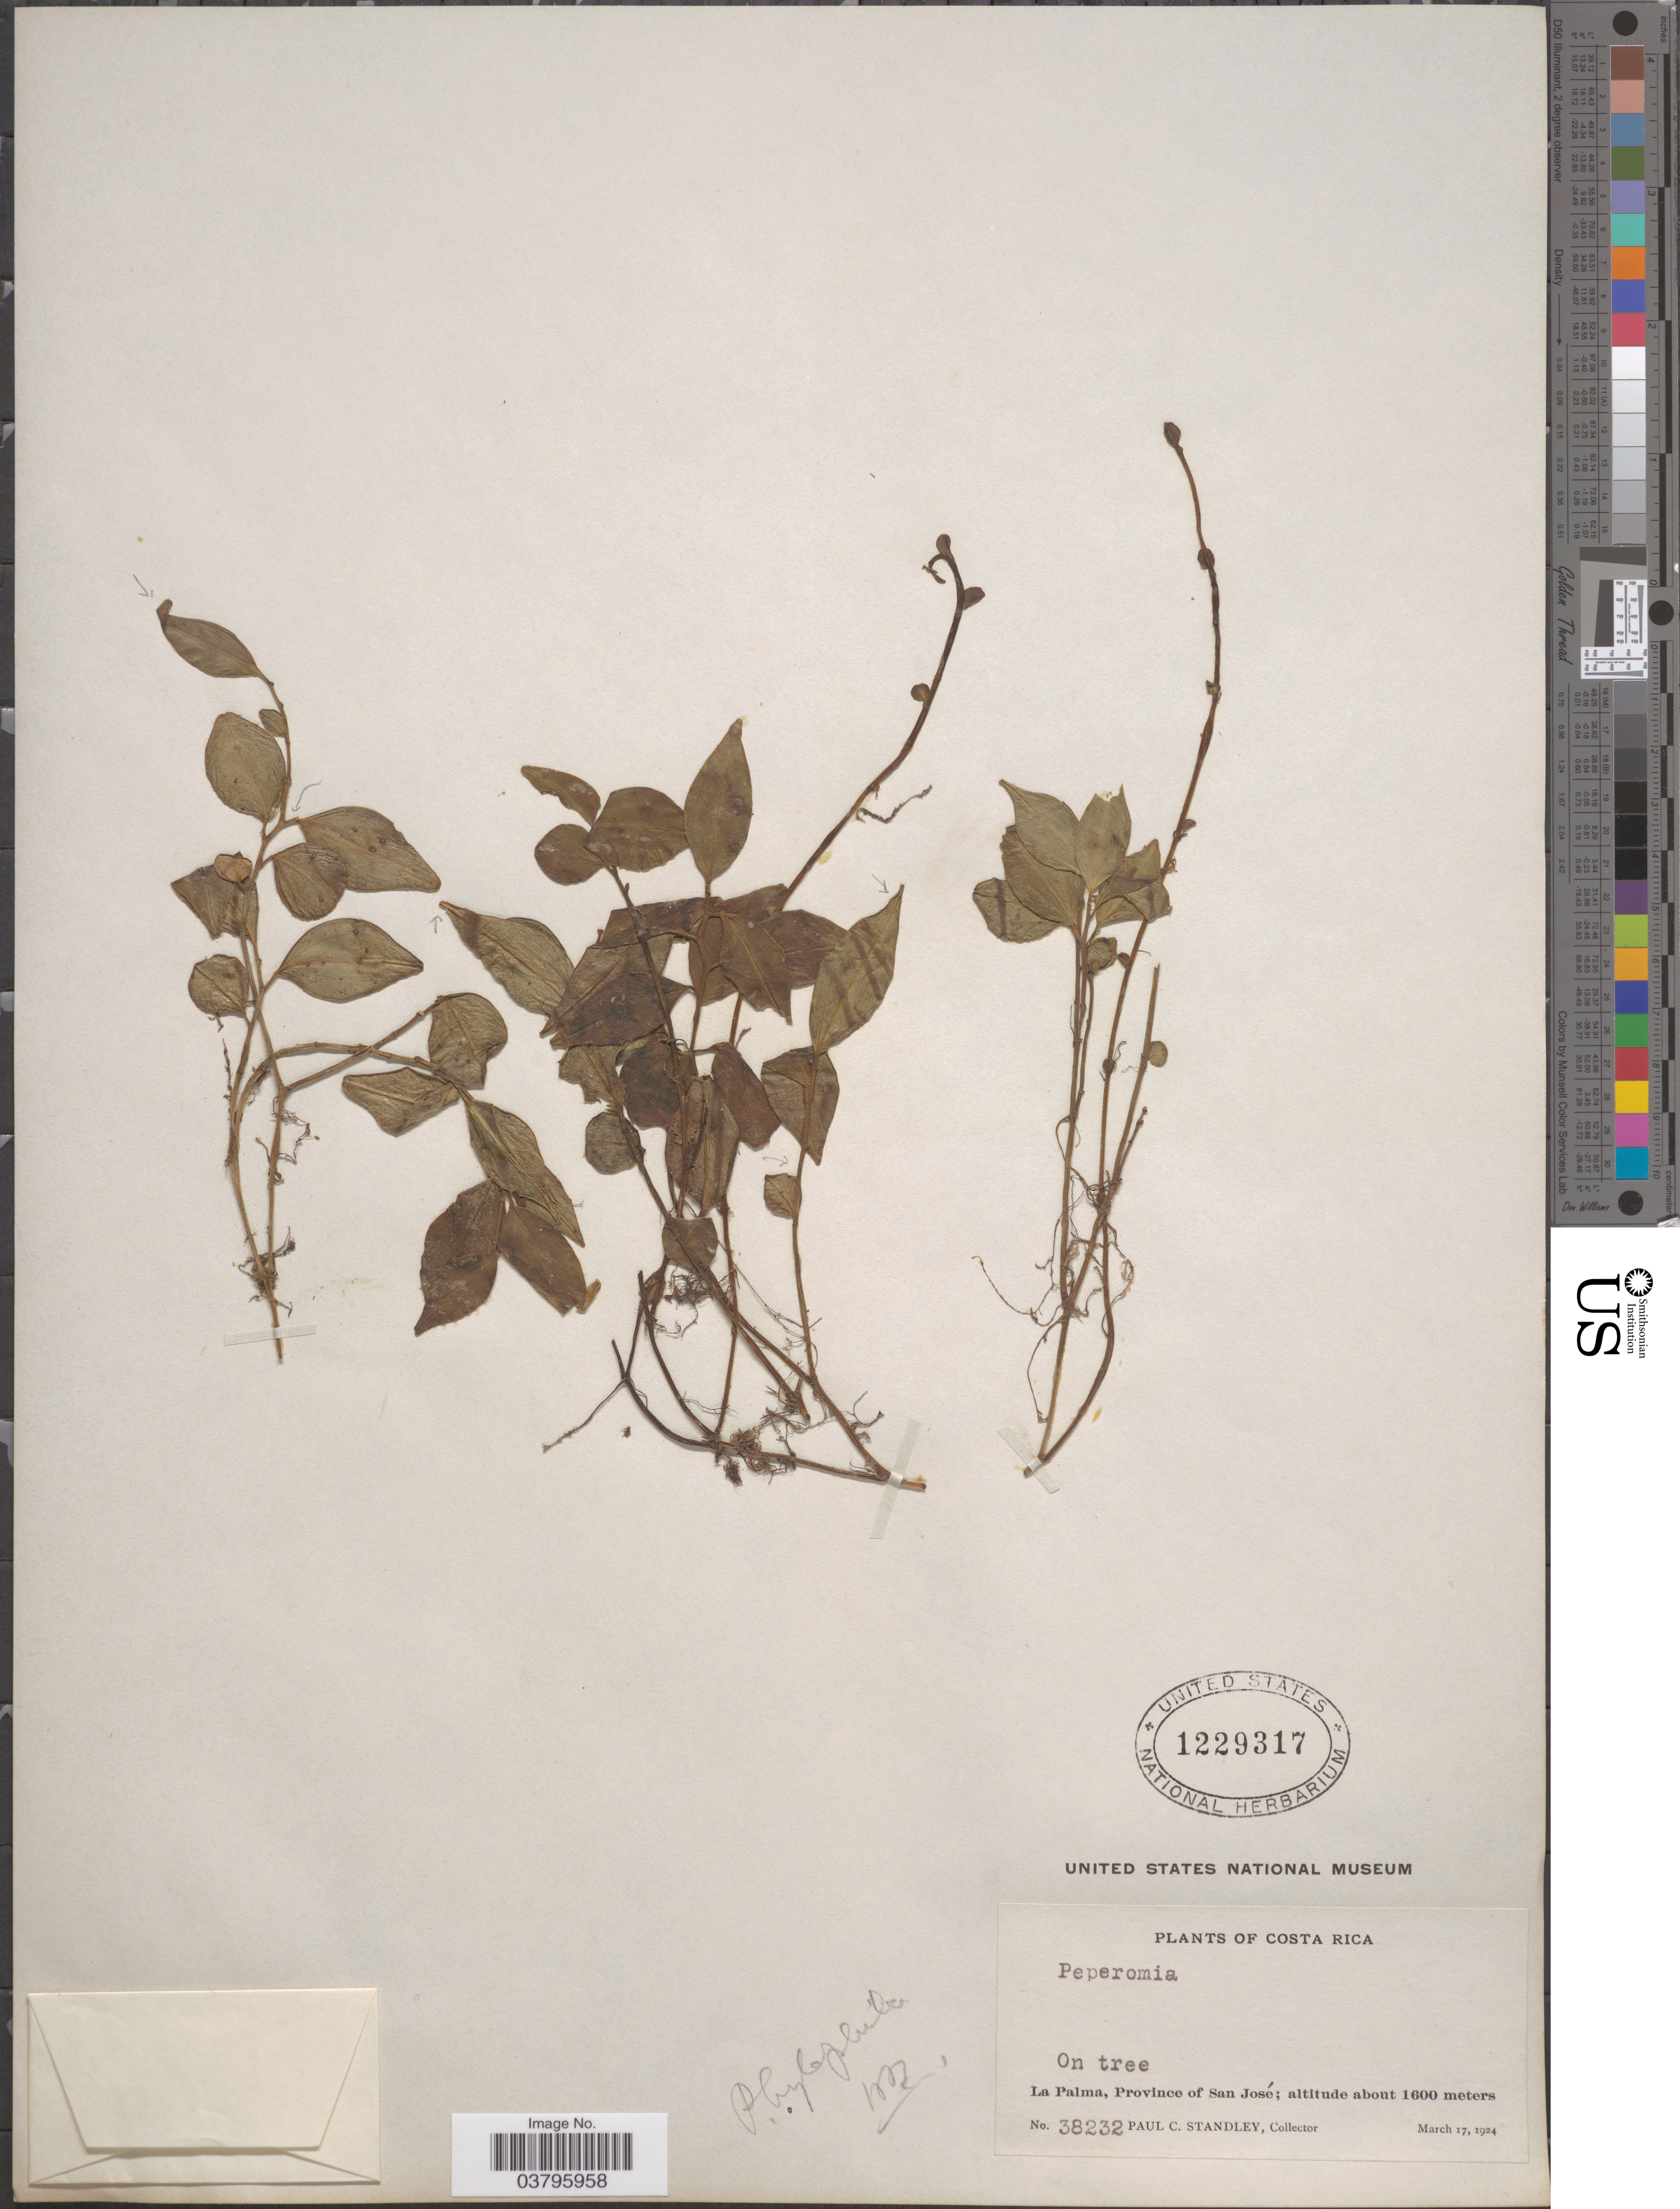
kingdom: Plantae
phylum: Tracheophyta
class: Magnoliopsida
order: Piperales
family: Piperaceae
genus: Peperomia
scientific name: Peperomia heterophylla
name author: Miq.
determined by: Jiménez, José Estaban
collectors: P. C. Standley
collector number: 38232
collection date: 1924-03-17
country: Costa Rica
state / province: San José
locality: La Palma.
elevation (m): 1600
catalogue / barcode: US 1229317